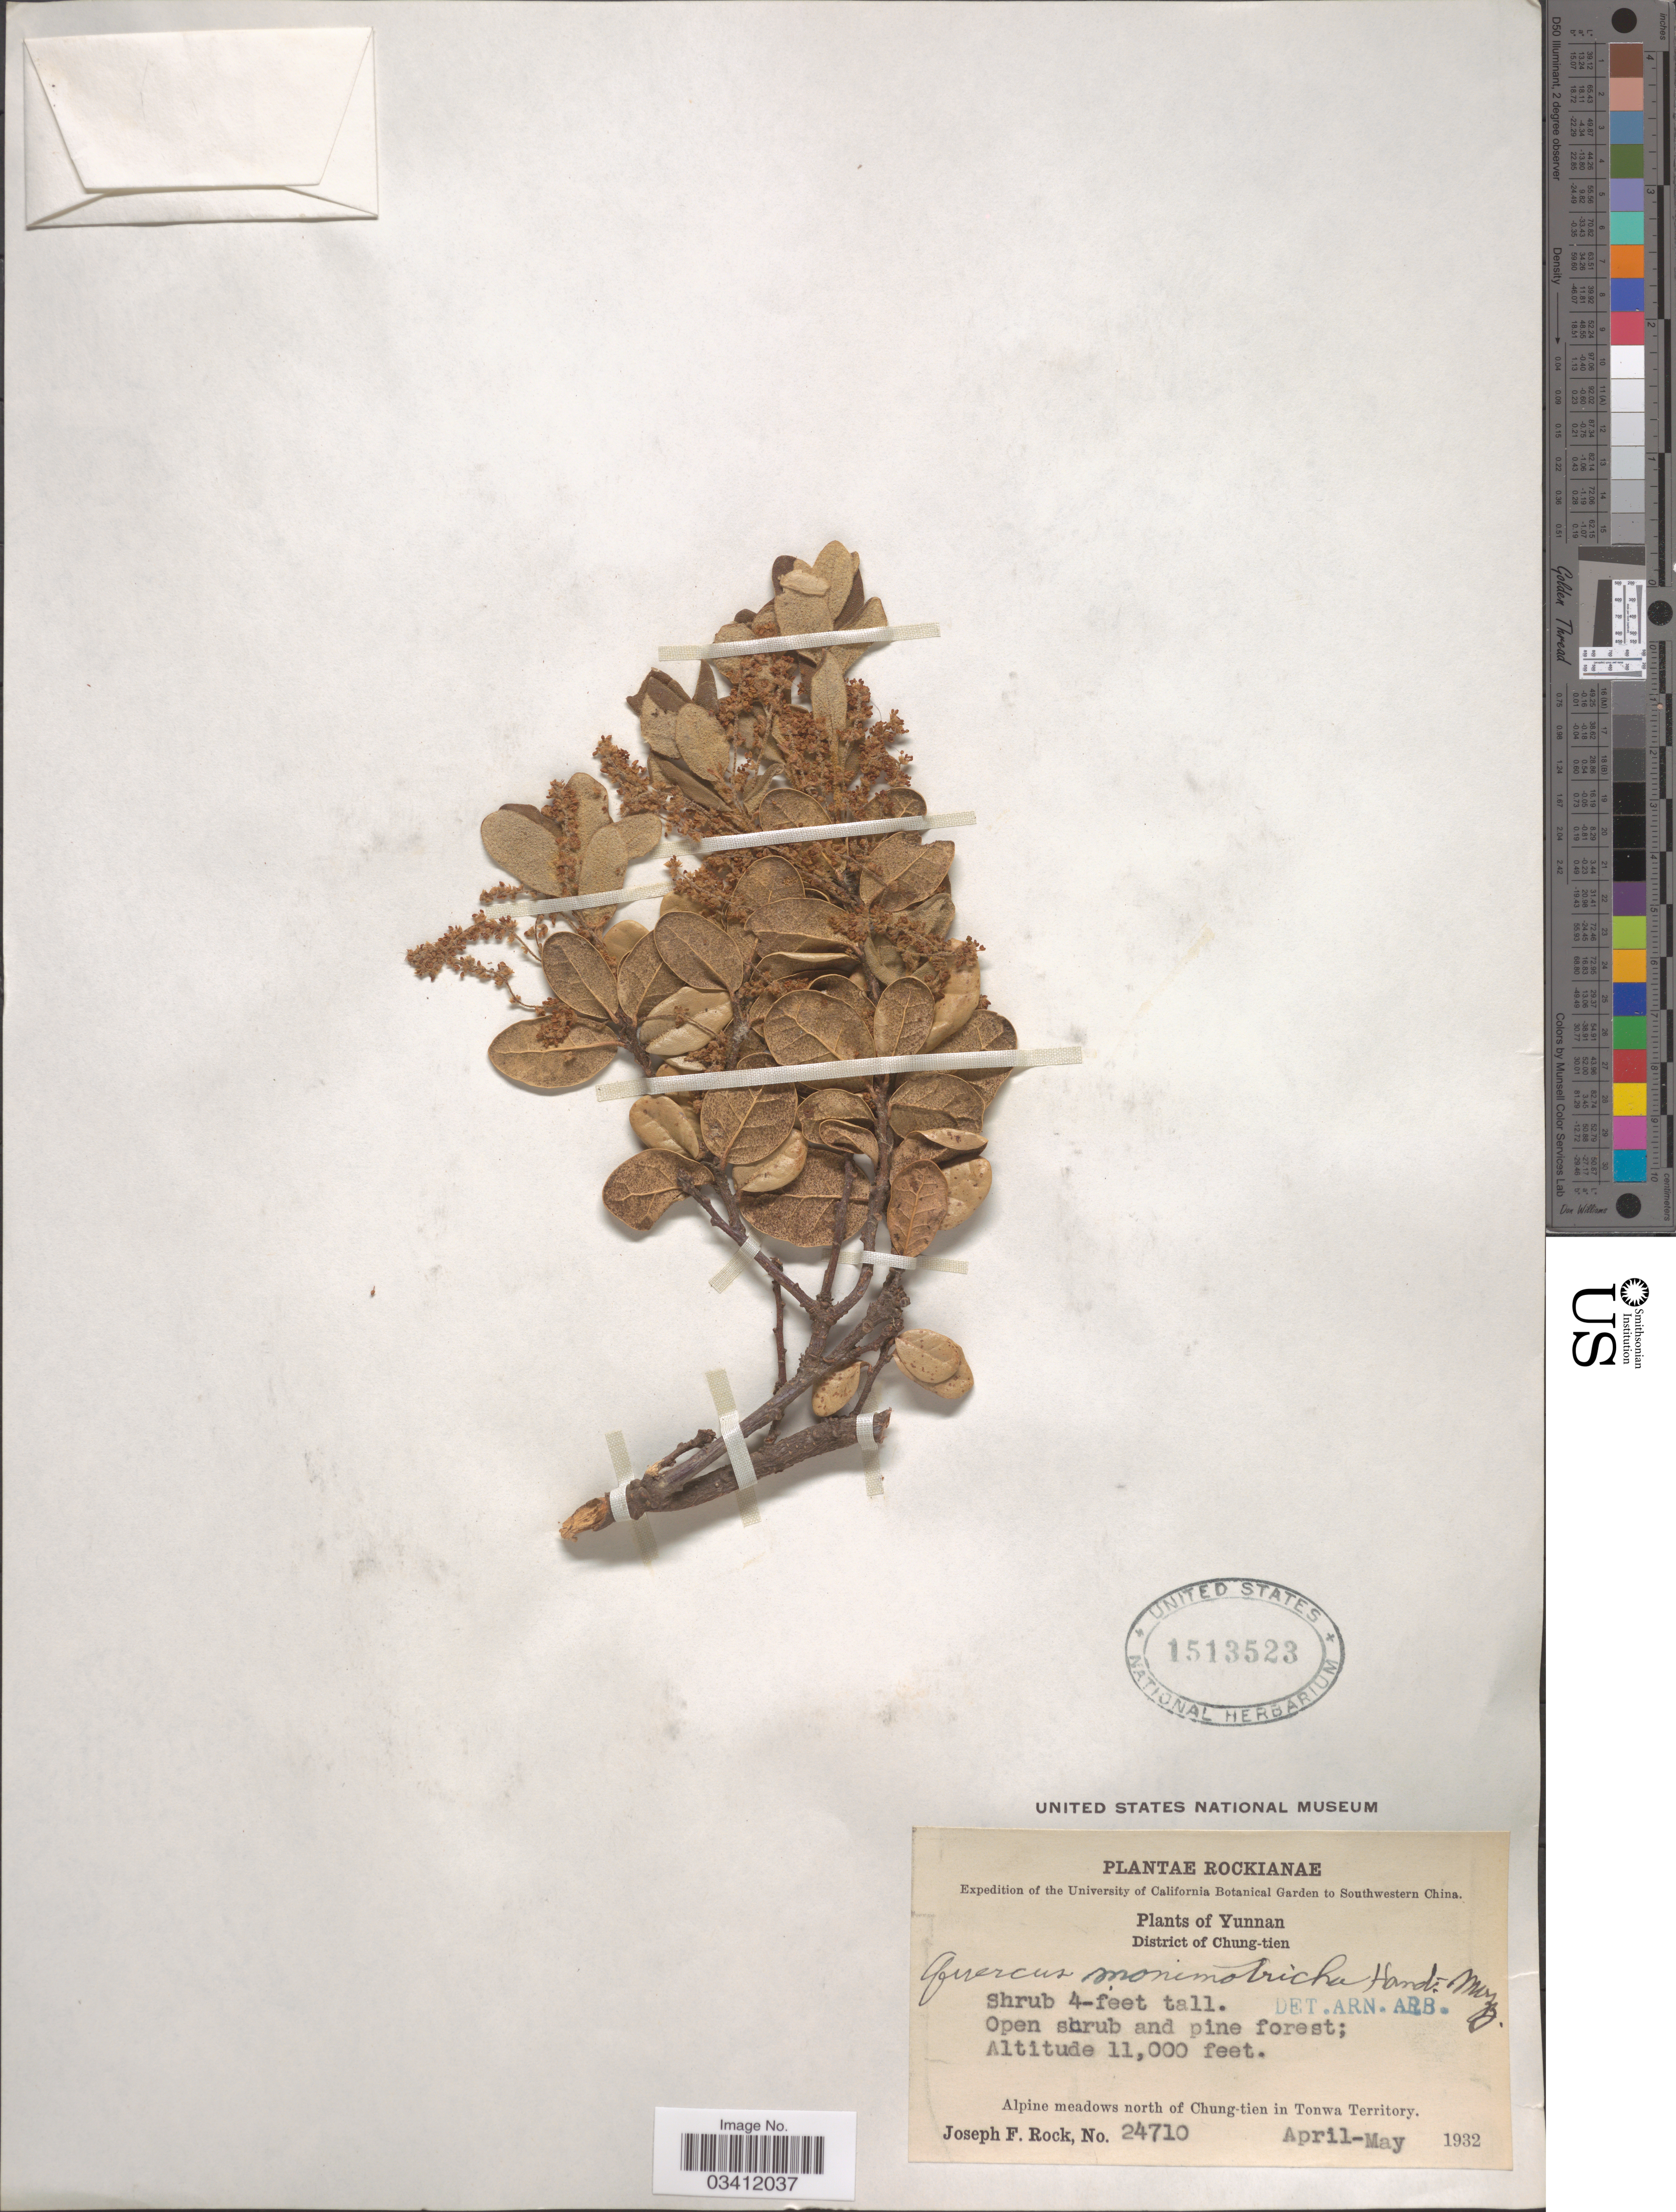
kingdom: Plantae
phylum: Tracheophyta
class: Magnoliopsida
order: Fagales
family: Fagaceae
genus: Quercus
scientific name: Quercus monimotricha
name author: Hand.-Mazz.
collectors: J. F. Rock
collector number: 24710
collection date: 1932-04/1932-05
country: China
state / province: Yunnan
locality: Southwestern China. District of Chung-tien. Alpine meadows north of Chung-tien in Tonwa Territory.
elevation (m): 3353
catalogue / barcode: US 1513523